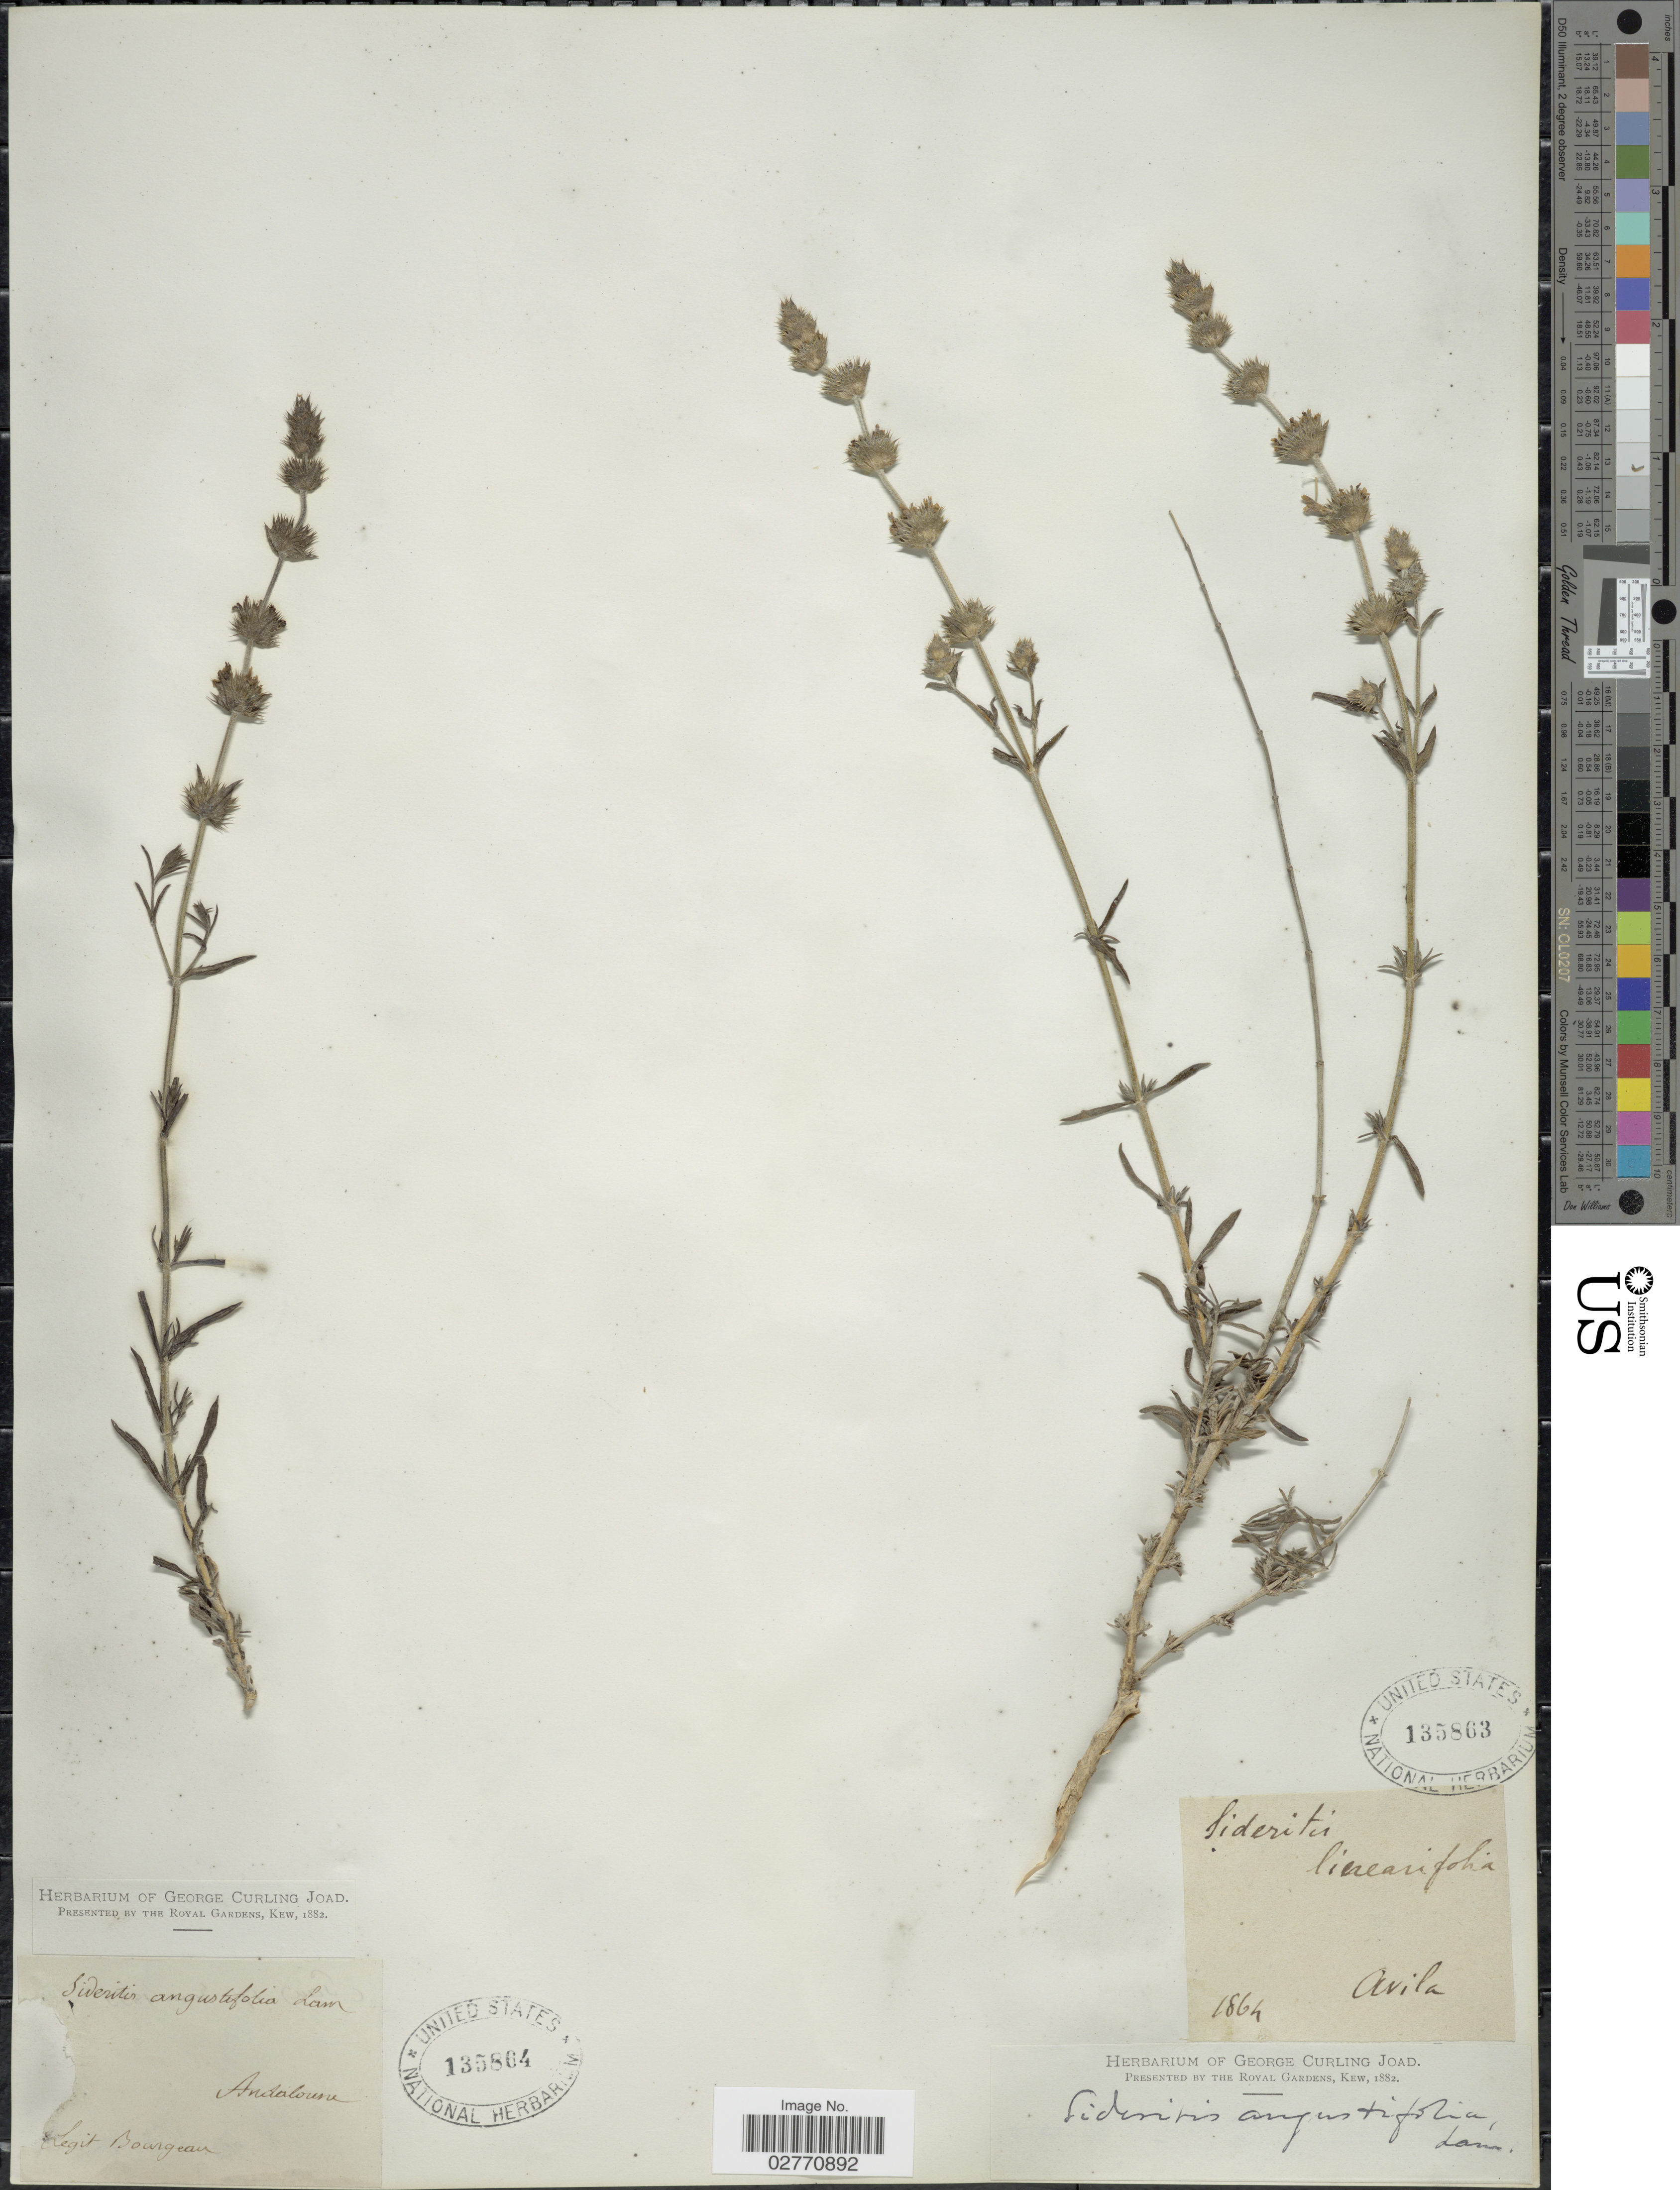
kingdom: Plantae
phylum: Tracheophyta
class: Magnoliopsida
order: Lamiales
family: Lamiaceae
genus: Sideritis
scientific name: Sideritis angustifolia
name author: Lag.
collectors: -. Bourgeau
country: Spain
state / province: Andalucía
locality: Andalousie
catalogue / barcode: US 135864-2